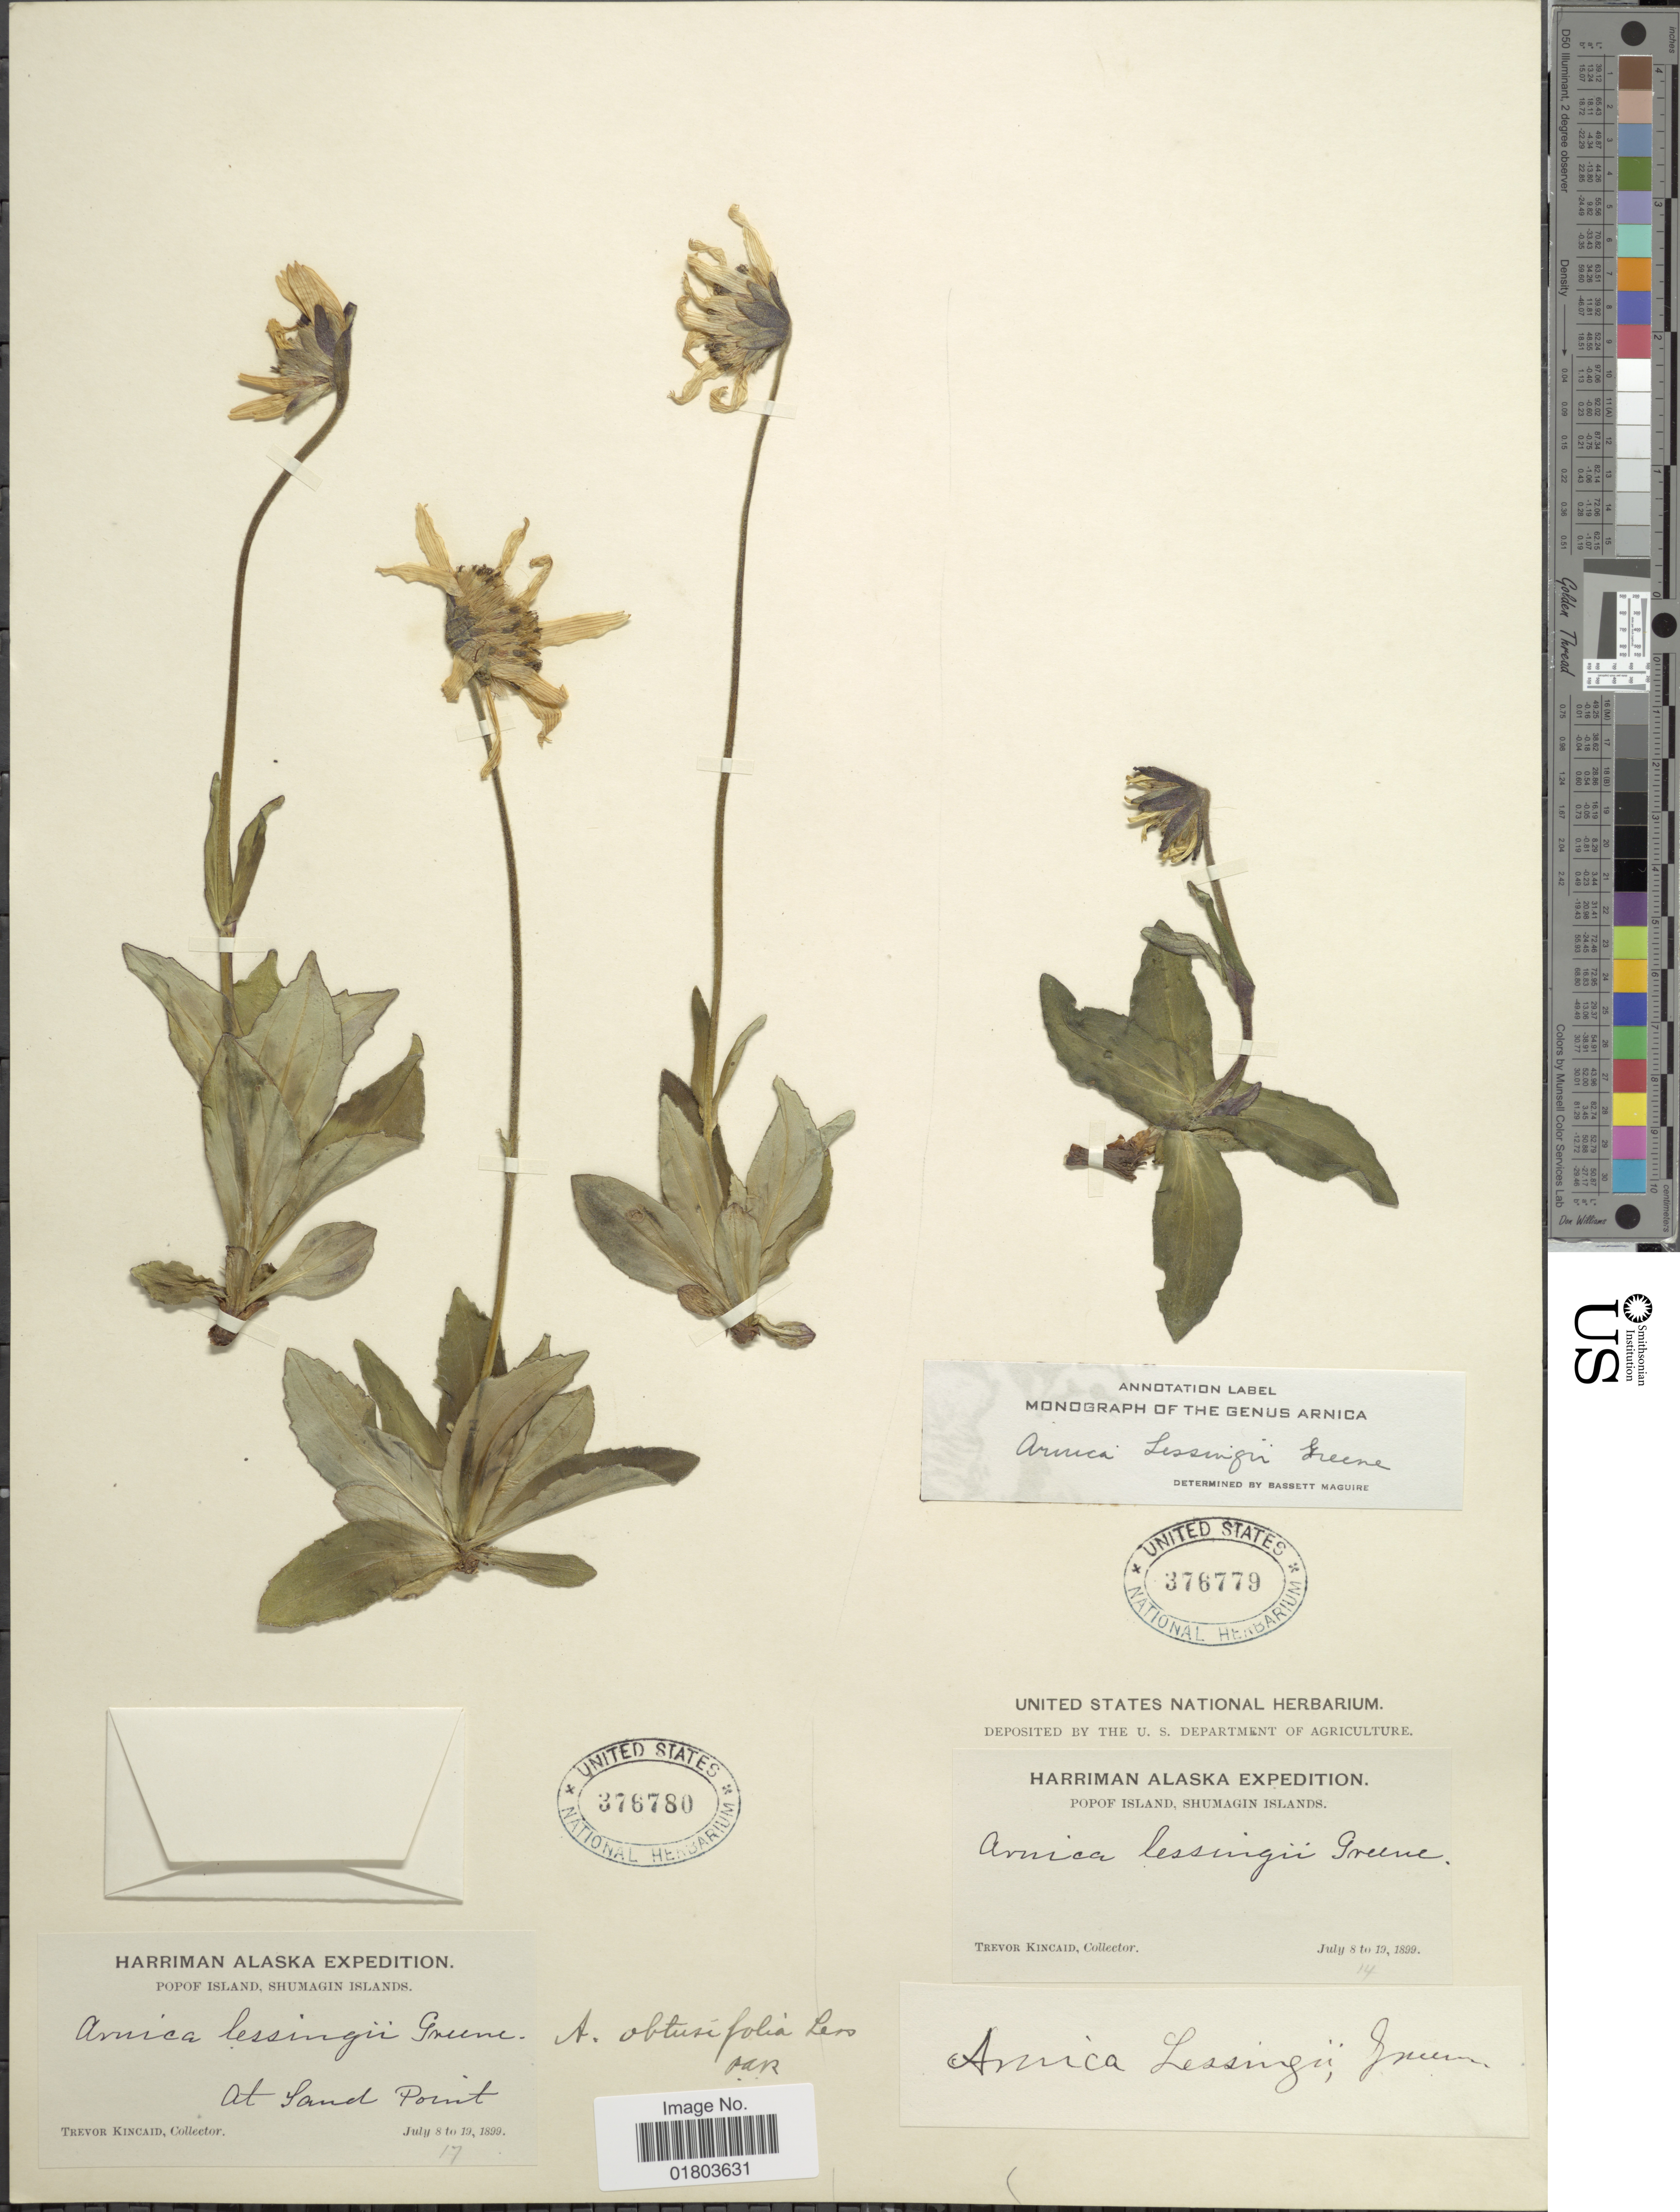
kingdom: Plantae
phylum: Tracheophyta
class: Magnoliopsida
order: Asterales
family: Asteraceae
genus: Arnica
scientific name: Arnica lessingii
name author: (Torr. & A. Gray) Greene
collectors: T. C. Kincaid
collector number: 14*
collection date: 1899-07-08/1899-07-19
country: United States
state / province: Alaska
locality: Harriman, Popof Island, Shumagin Islands, At Sand Point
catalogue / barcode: US 376779-2